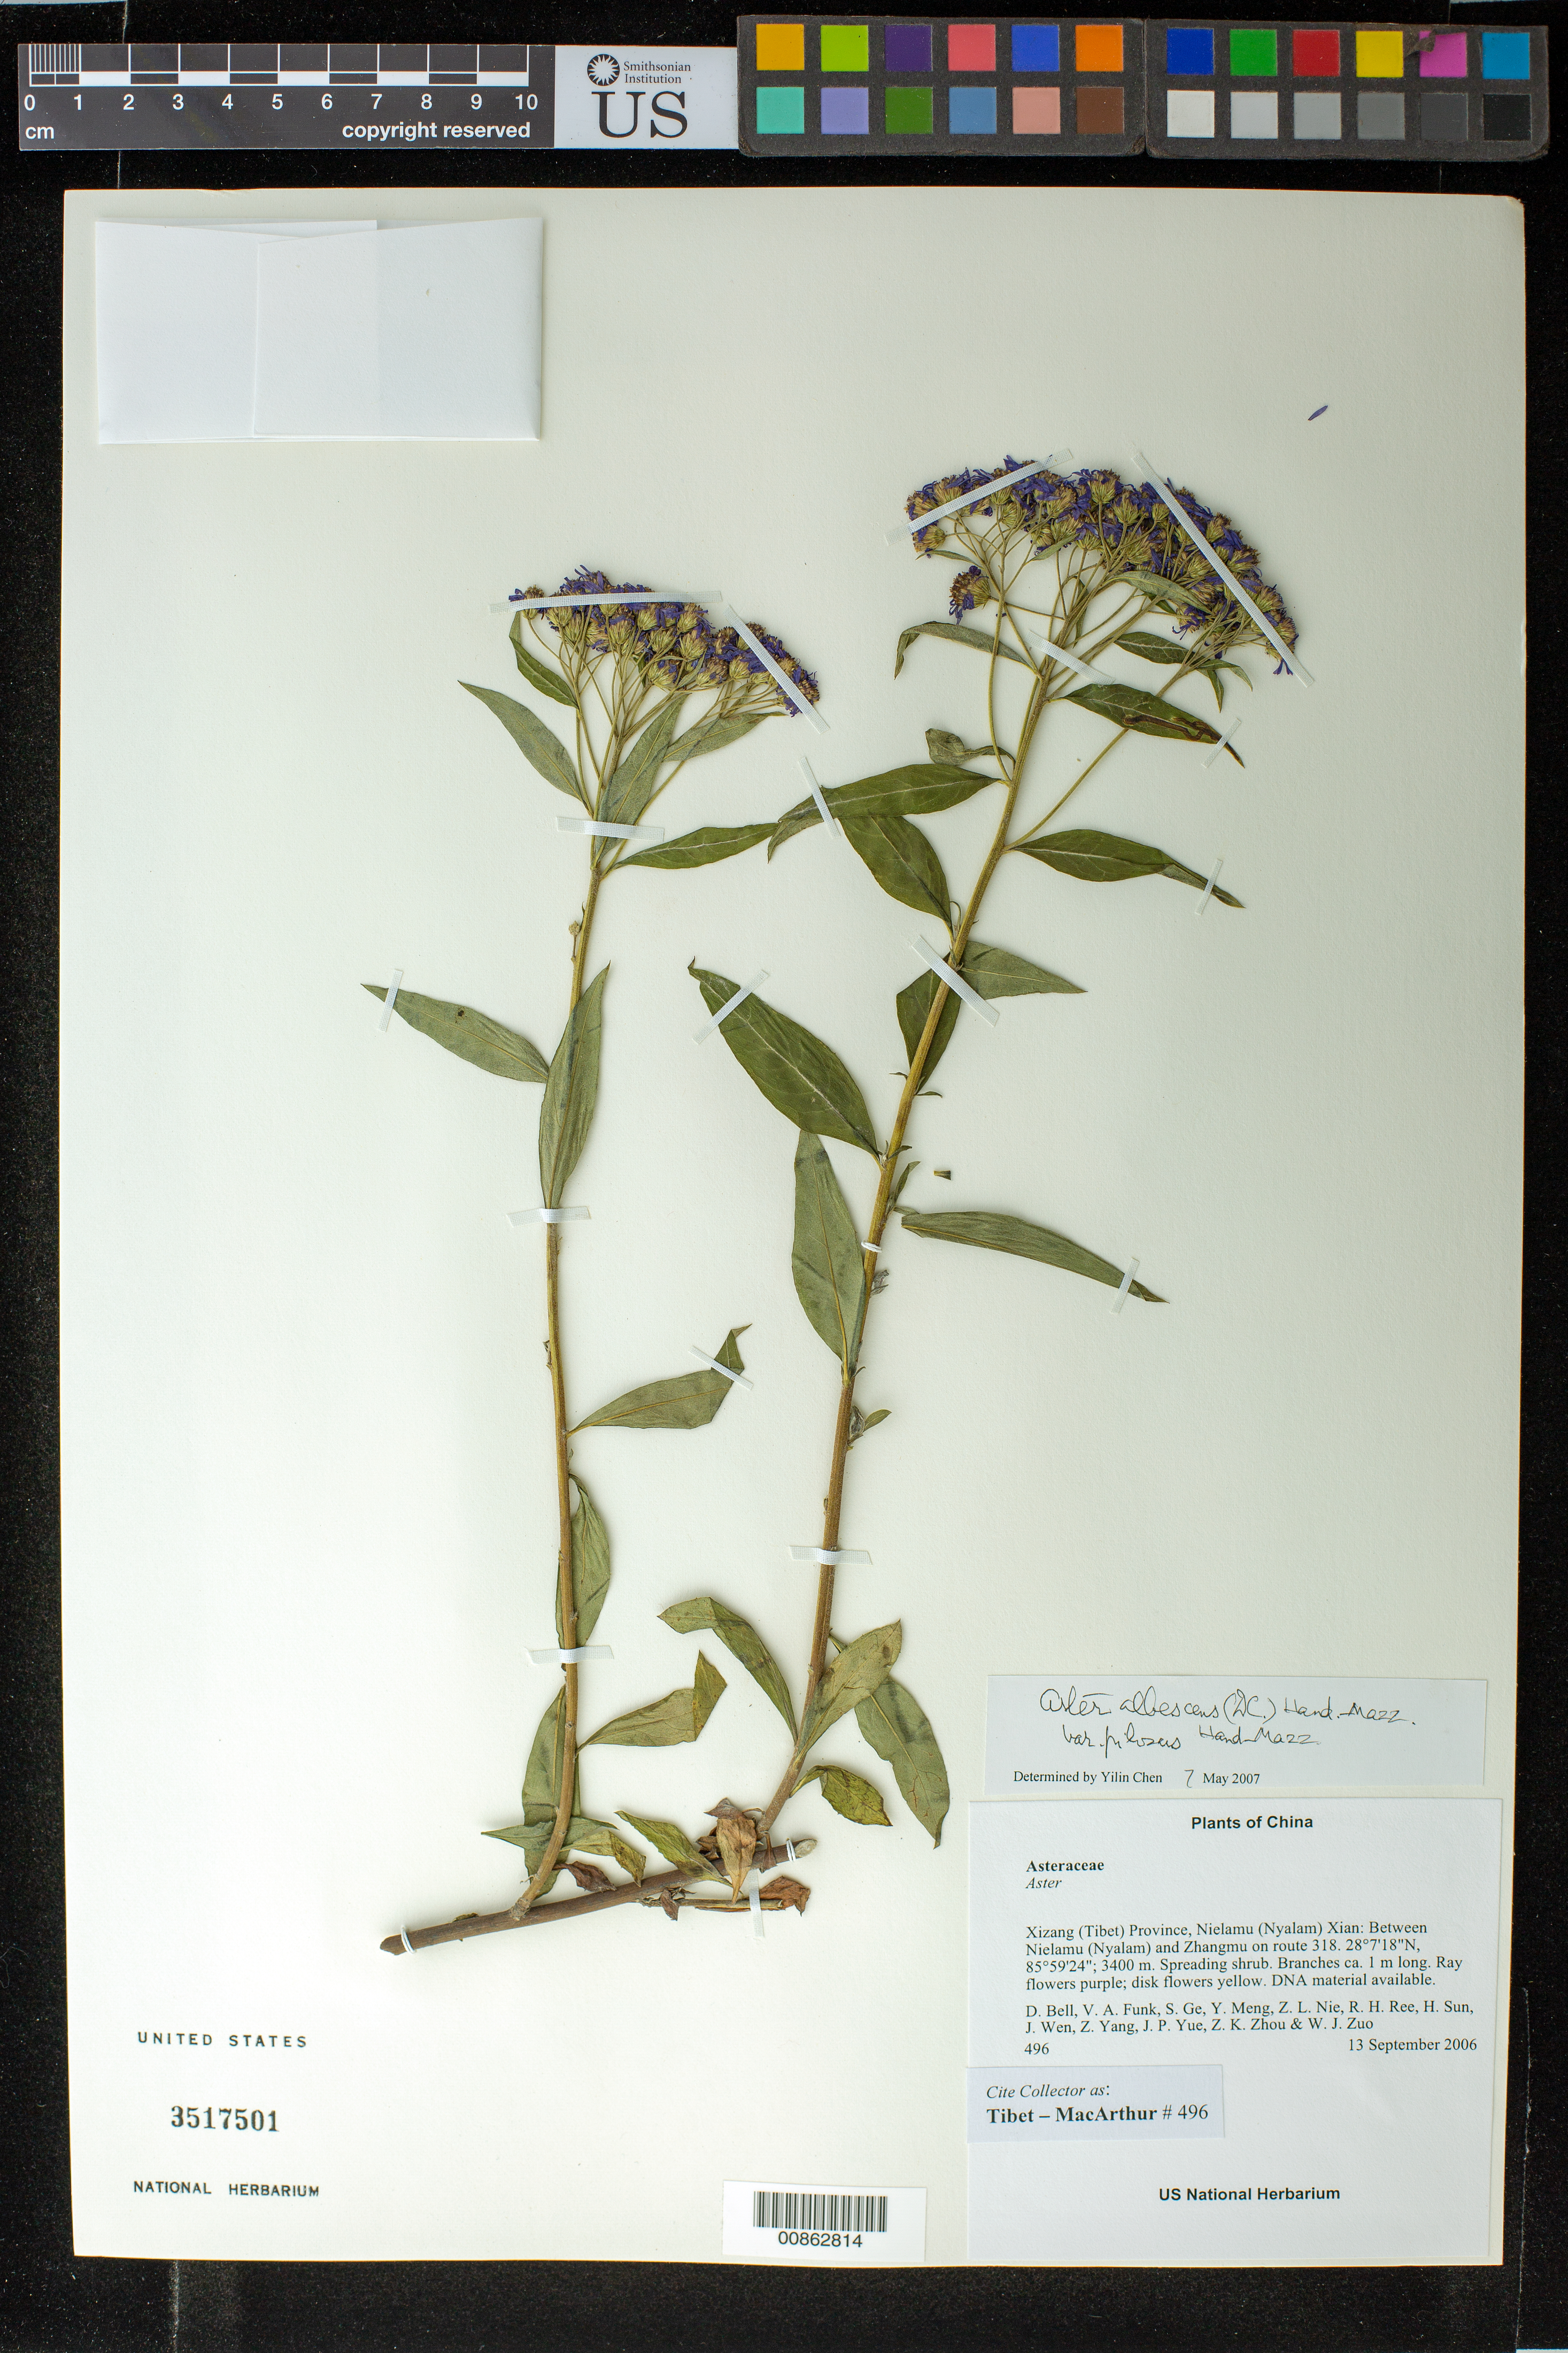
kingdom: Plantae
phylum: Tracheophyta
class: Magnoliopsida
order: Asterales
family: Asteraceae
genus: Aster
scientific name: Aster albescens var. pilosus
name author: Hand.-Mazz.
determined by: Yilin Chen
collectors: Tibet-MacArthur, D. A. Bell, V. Funk, S. Ge, Y. Meng, Z. Nie, R. Ree, H. Sun, J. Wen, Z. Yang, J. Yue, Z. Zhou & W. Zuo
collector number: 496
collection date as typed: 13 Sep 2006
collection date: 2006-09-13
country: China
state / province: Xizang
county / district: Nielamu (Nyalam) Xian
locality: Between Nielamu (Nyalam) and Zhangmu on route 318.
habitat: Rocky slopes, cliff bases and disturbed areas beside road.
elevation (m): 3400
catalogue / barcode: US 3517501